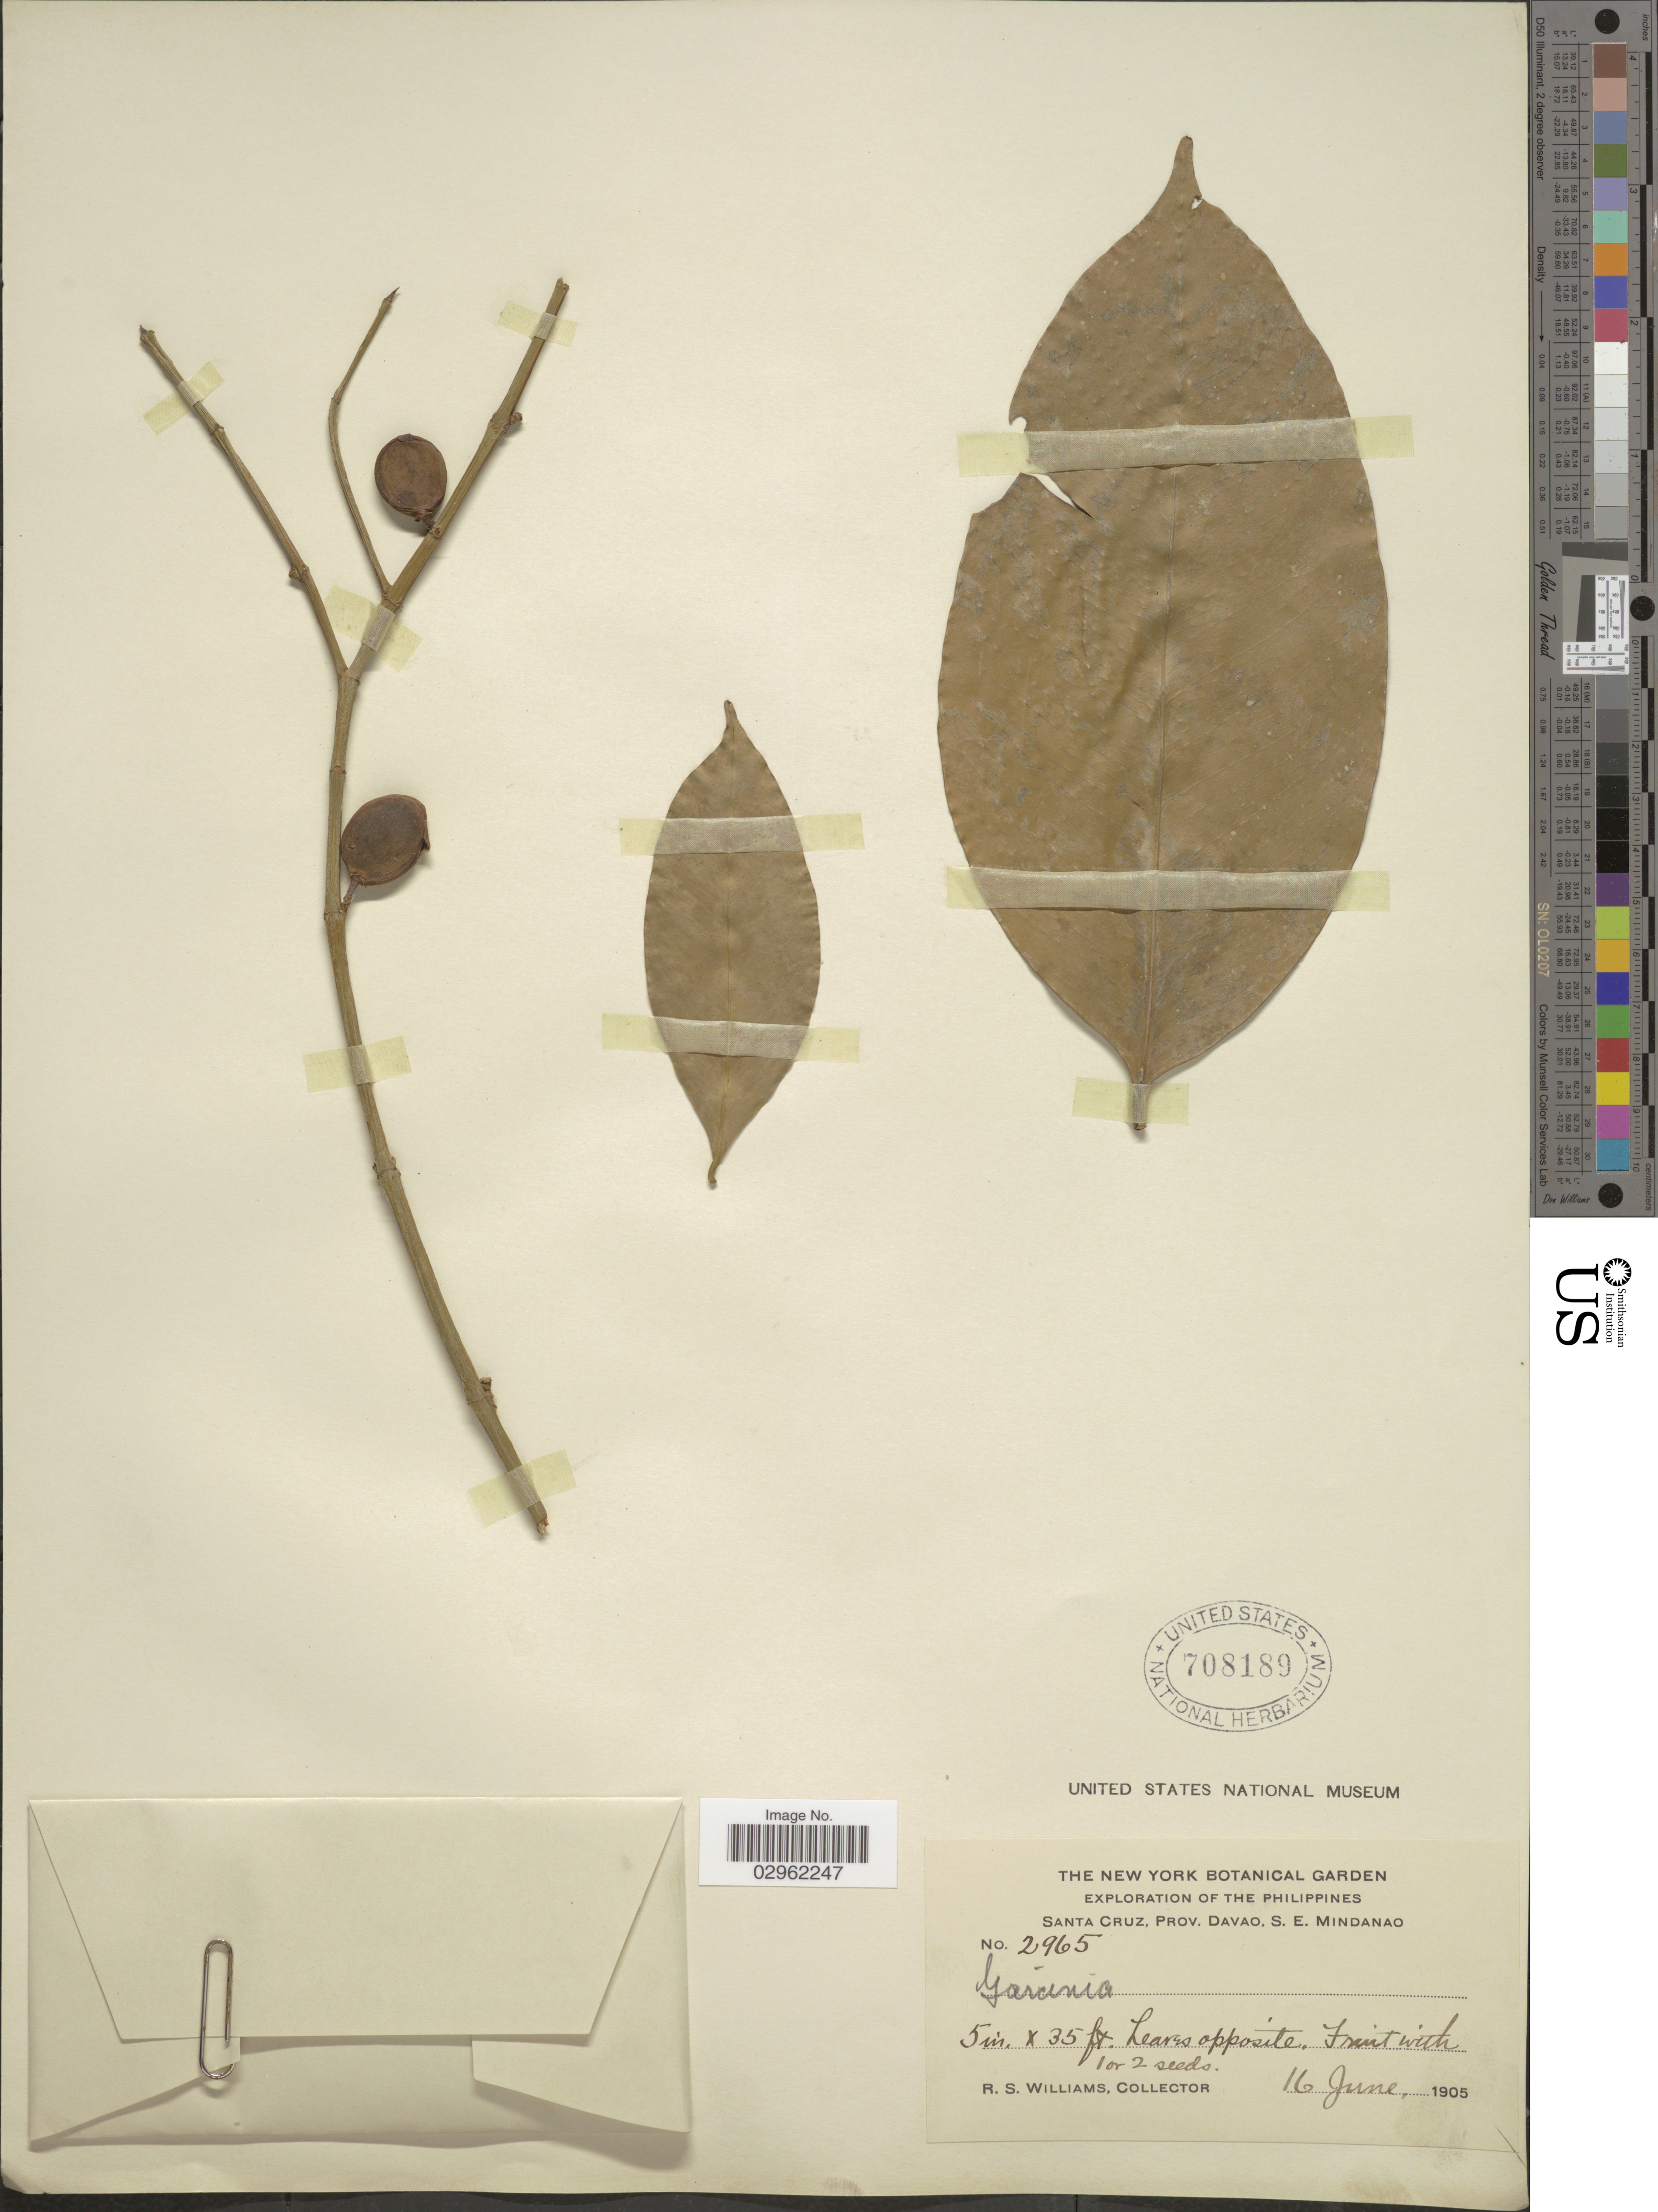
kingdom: Plantae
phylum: Tracheophyta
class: Magnoliopsida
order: Malpighiales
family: Clusiaceae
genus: Garcinia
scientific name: Garcinia sp.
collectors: R. S. Williams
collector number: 2965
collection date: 1905-06-16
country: Philippines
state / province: Davao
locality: Santa Cruz, Prov. Davao, S.E. Mindanao.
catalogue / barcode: US 708189